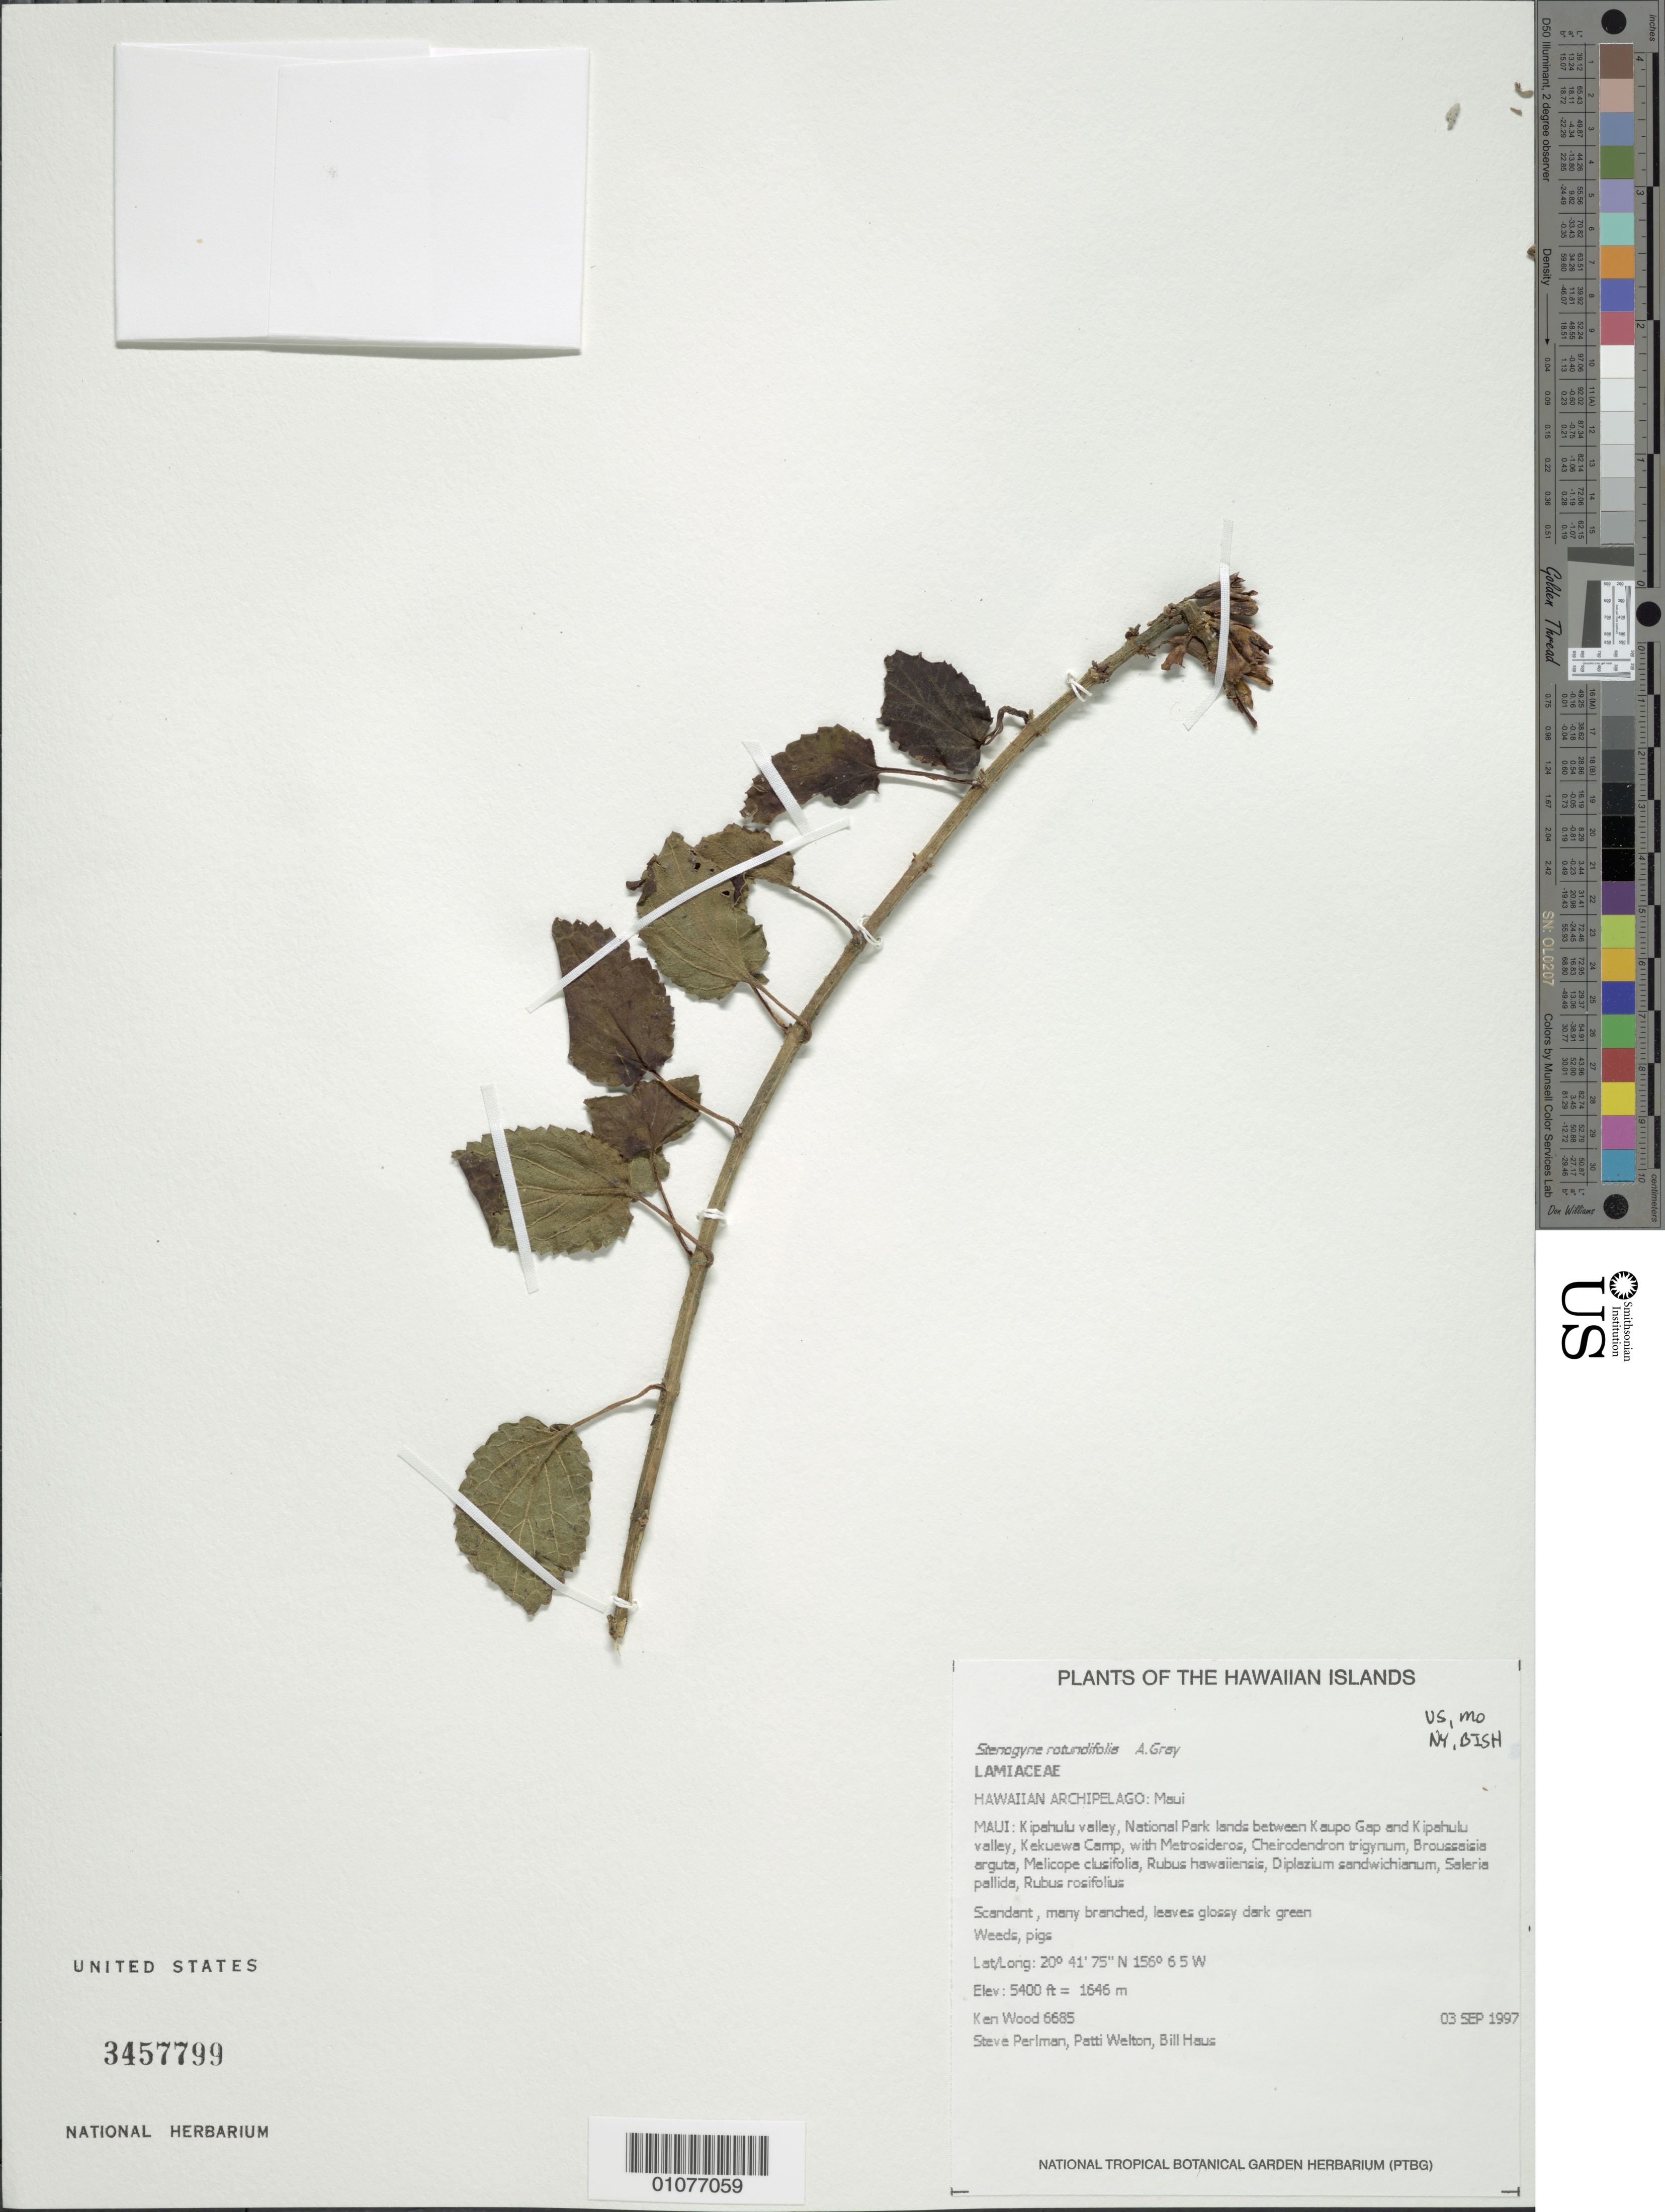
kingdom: Plantae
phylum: Tracheophyta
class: Magnoliopsida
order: Lamiales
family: Lamiaceae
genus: Stenogyne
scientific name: Stenogyne rotundifolia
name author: A. Gray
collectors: K. R. Wood, S. P. Perlman, P. Welton & B. Haus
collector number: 6685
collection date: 1997-09-03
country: United States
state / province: Hawaii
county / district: Maui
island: Maui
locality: Kipahulu valley, National Park lands between Kaupo Gap and Kipahulu valley, Kekuewa Camp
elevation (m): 1646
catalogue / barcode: US 3467799